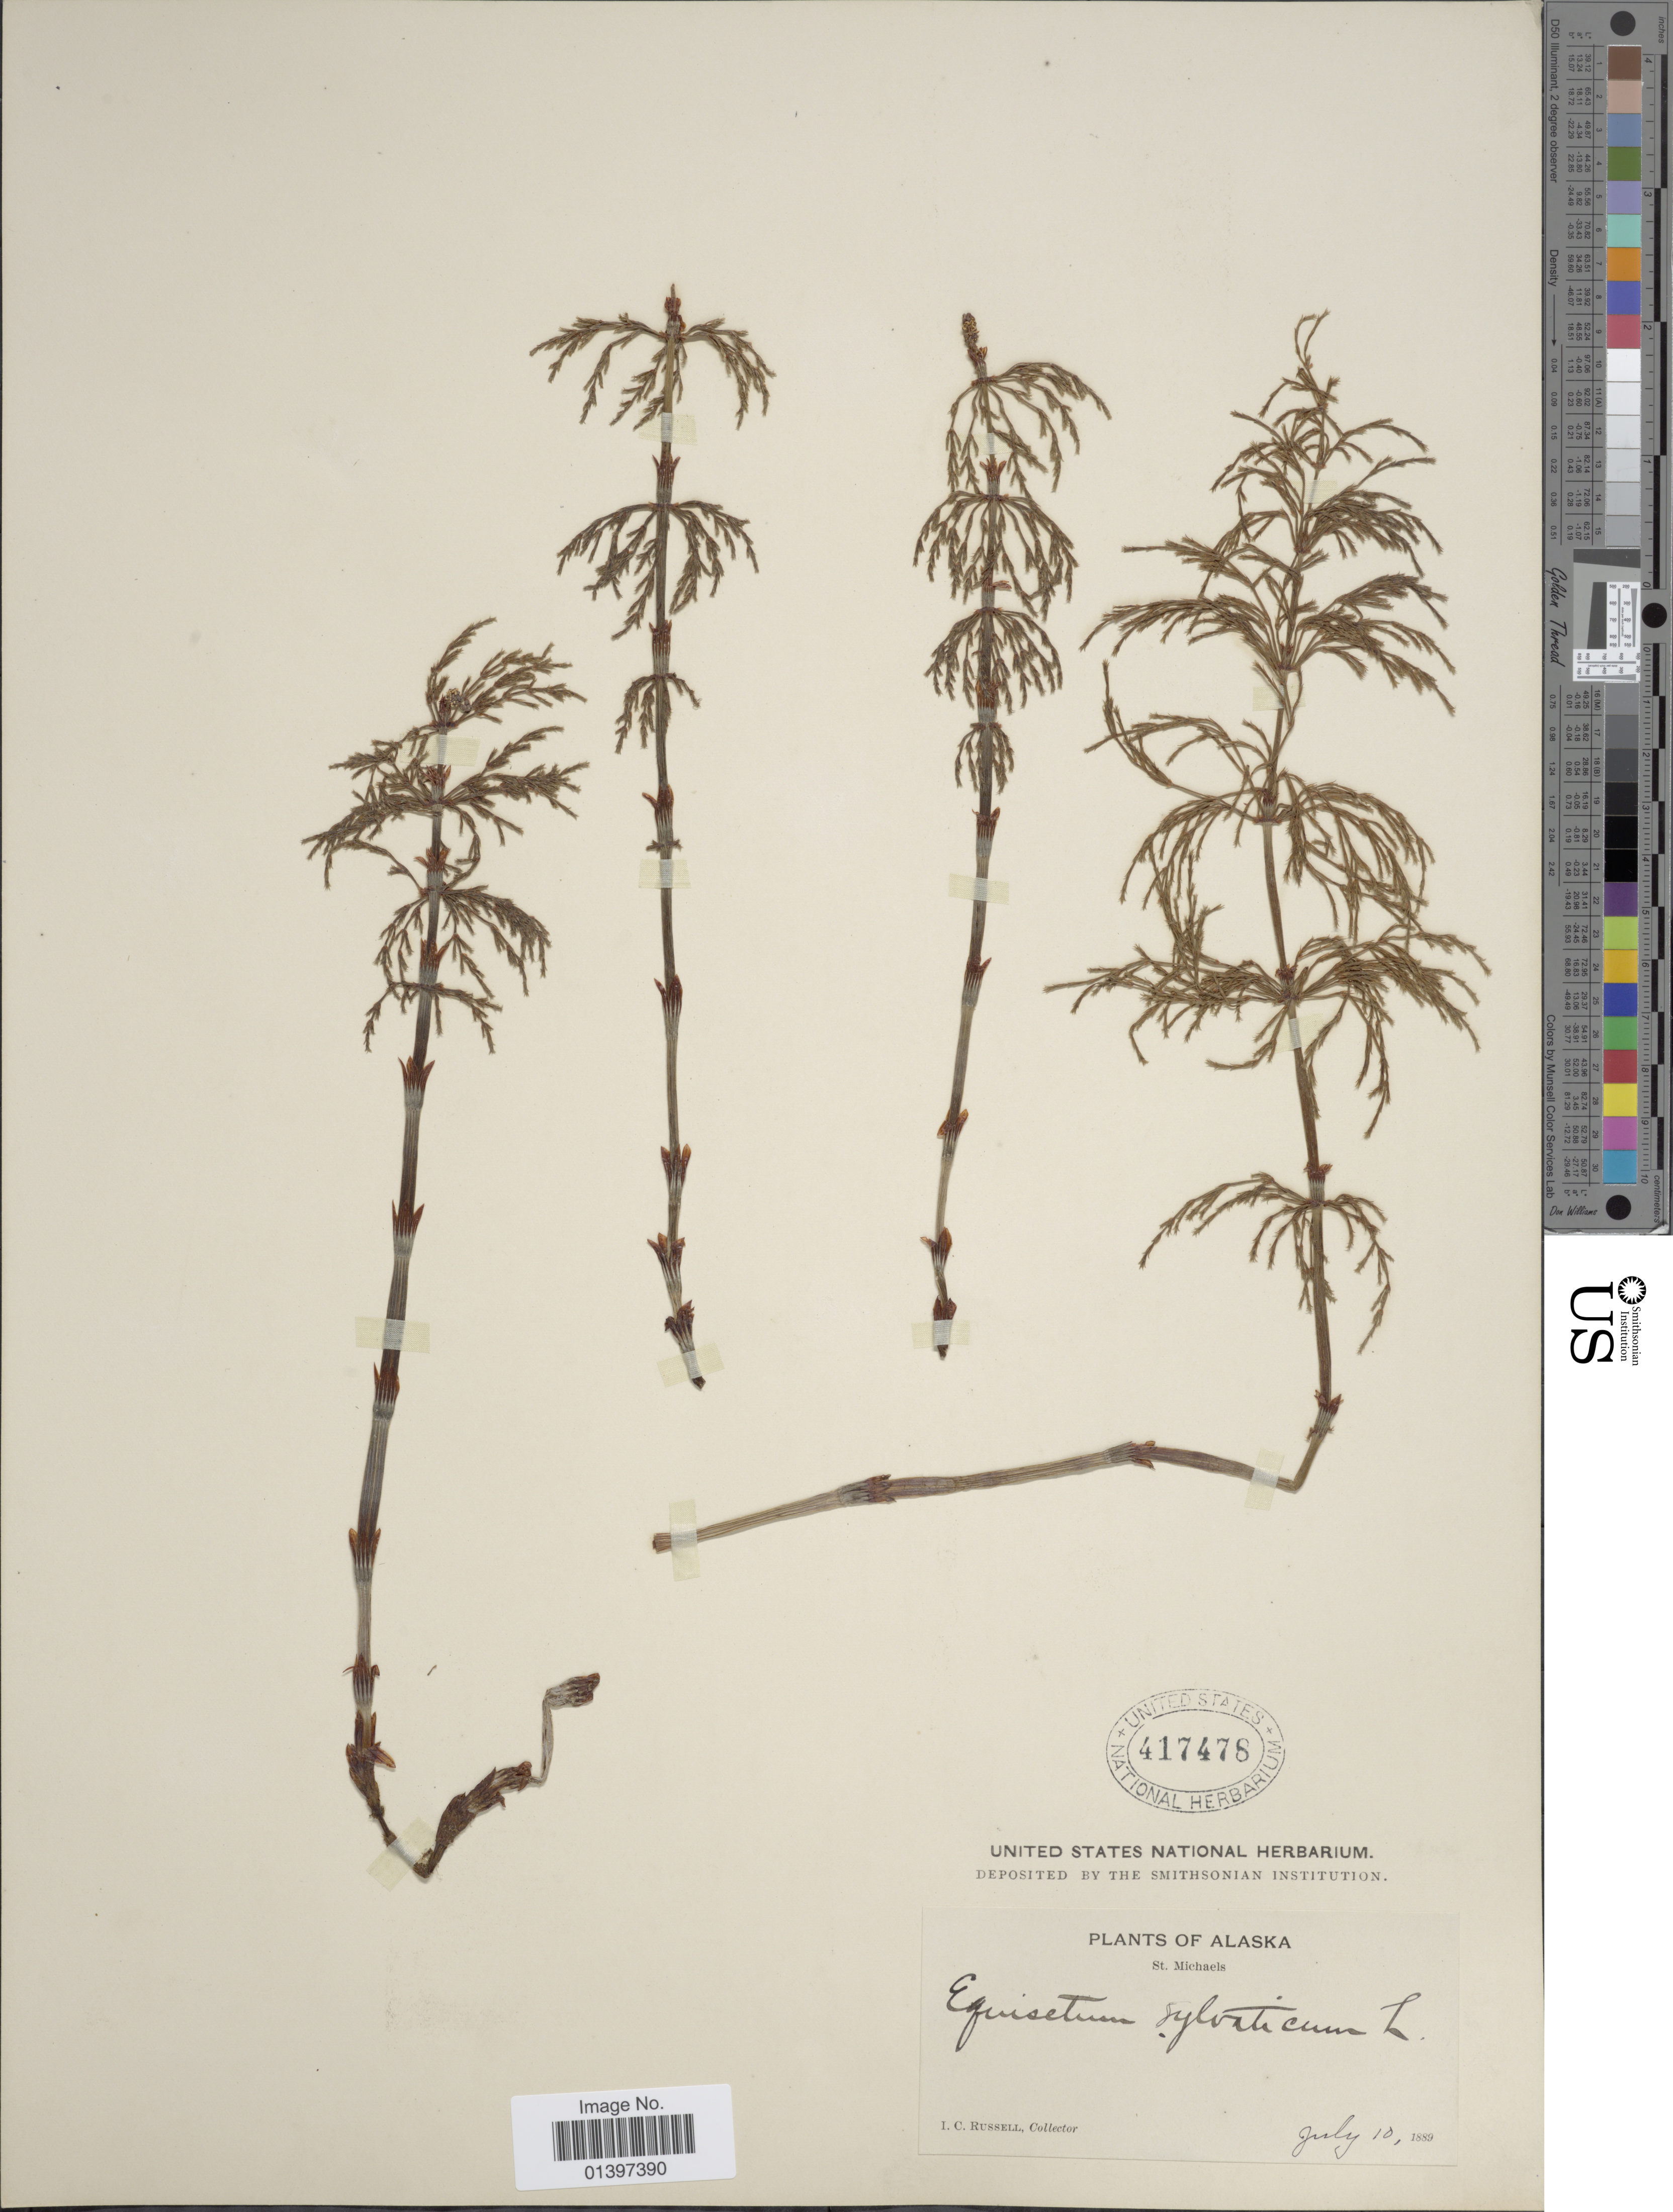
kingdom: Plantae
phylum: Tracheophyta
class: Polypodiopsida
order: Equisetales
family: Equisetaceae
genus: Equisetum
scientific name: Equisetum sylvaticum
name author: L.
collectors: I. C. Russell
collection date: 1889-07-10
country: United States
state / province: Alaska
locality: St. Michaels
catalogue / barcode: US 417478